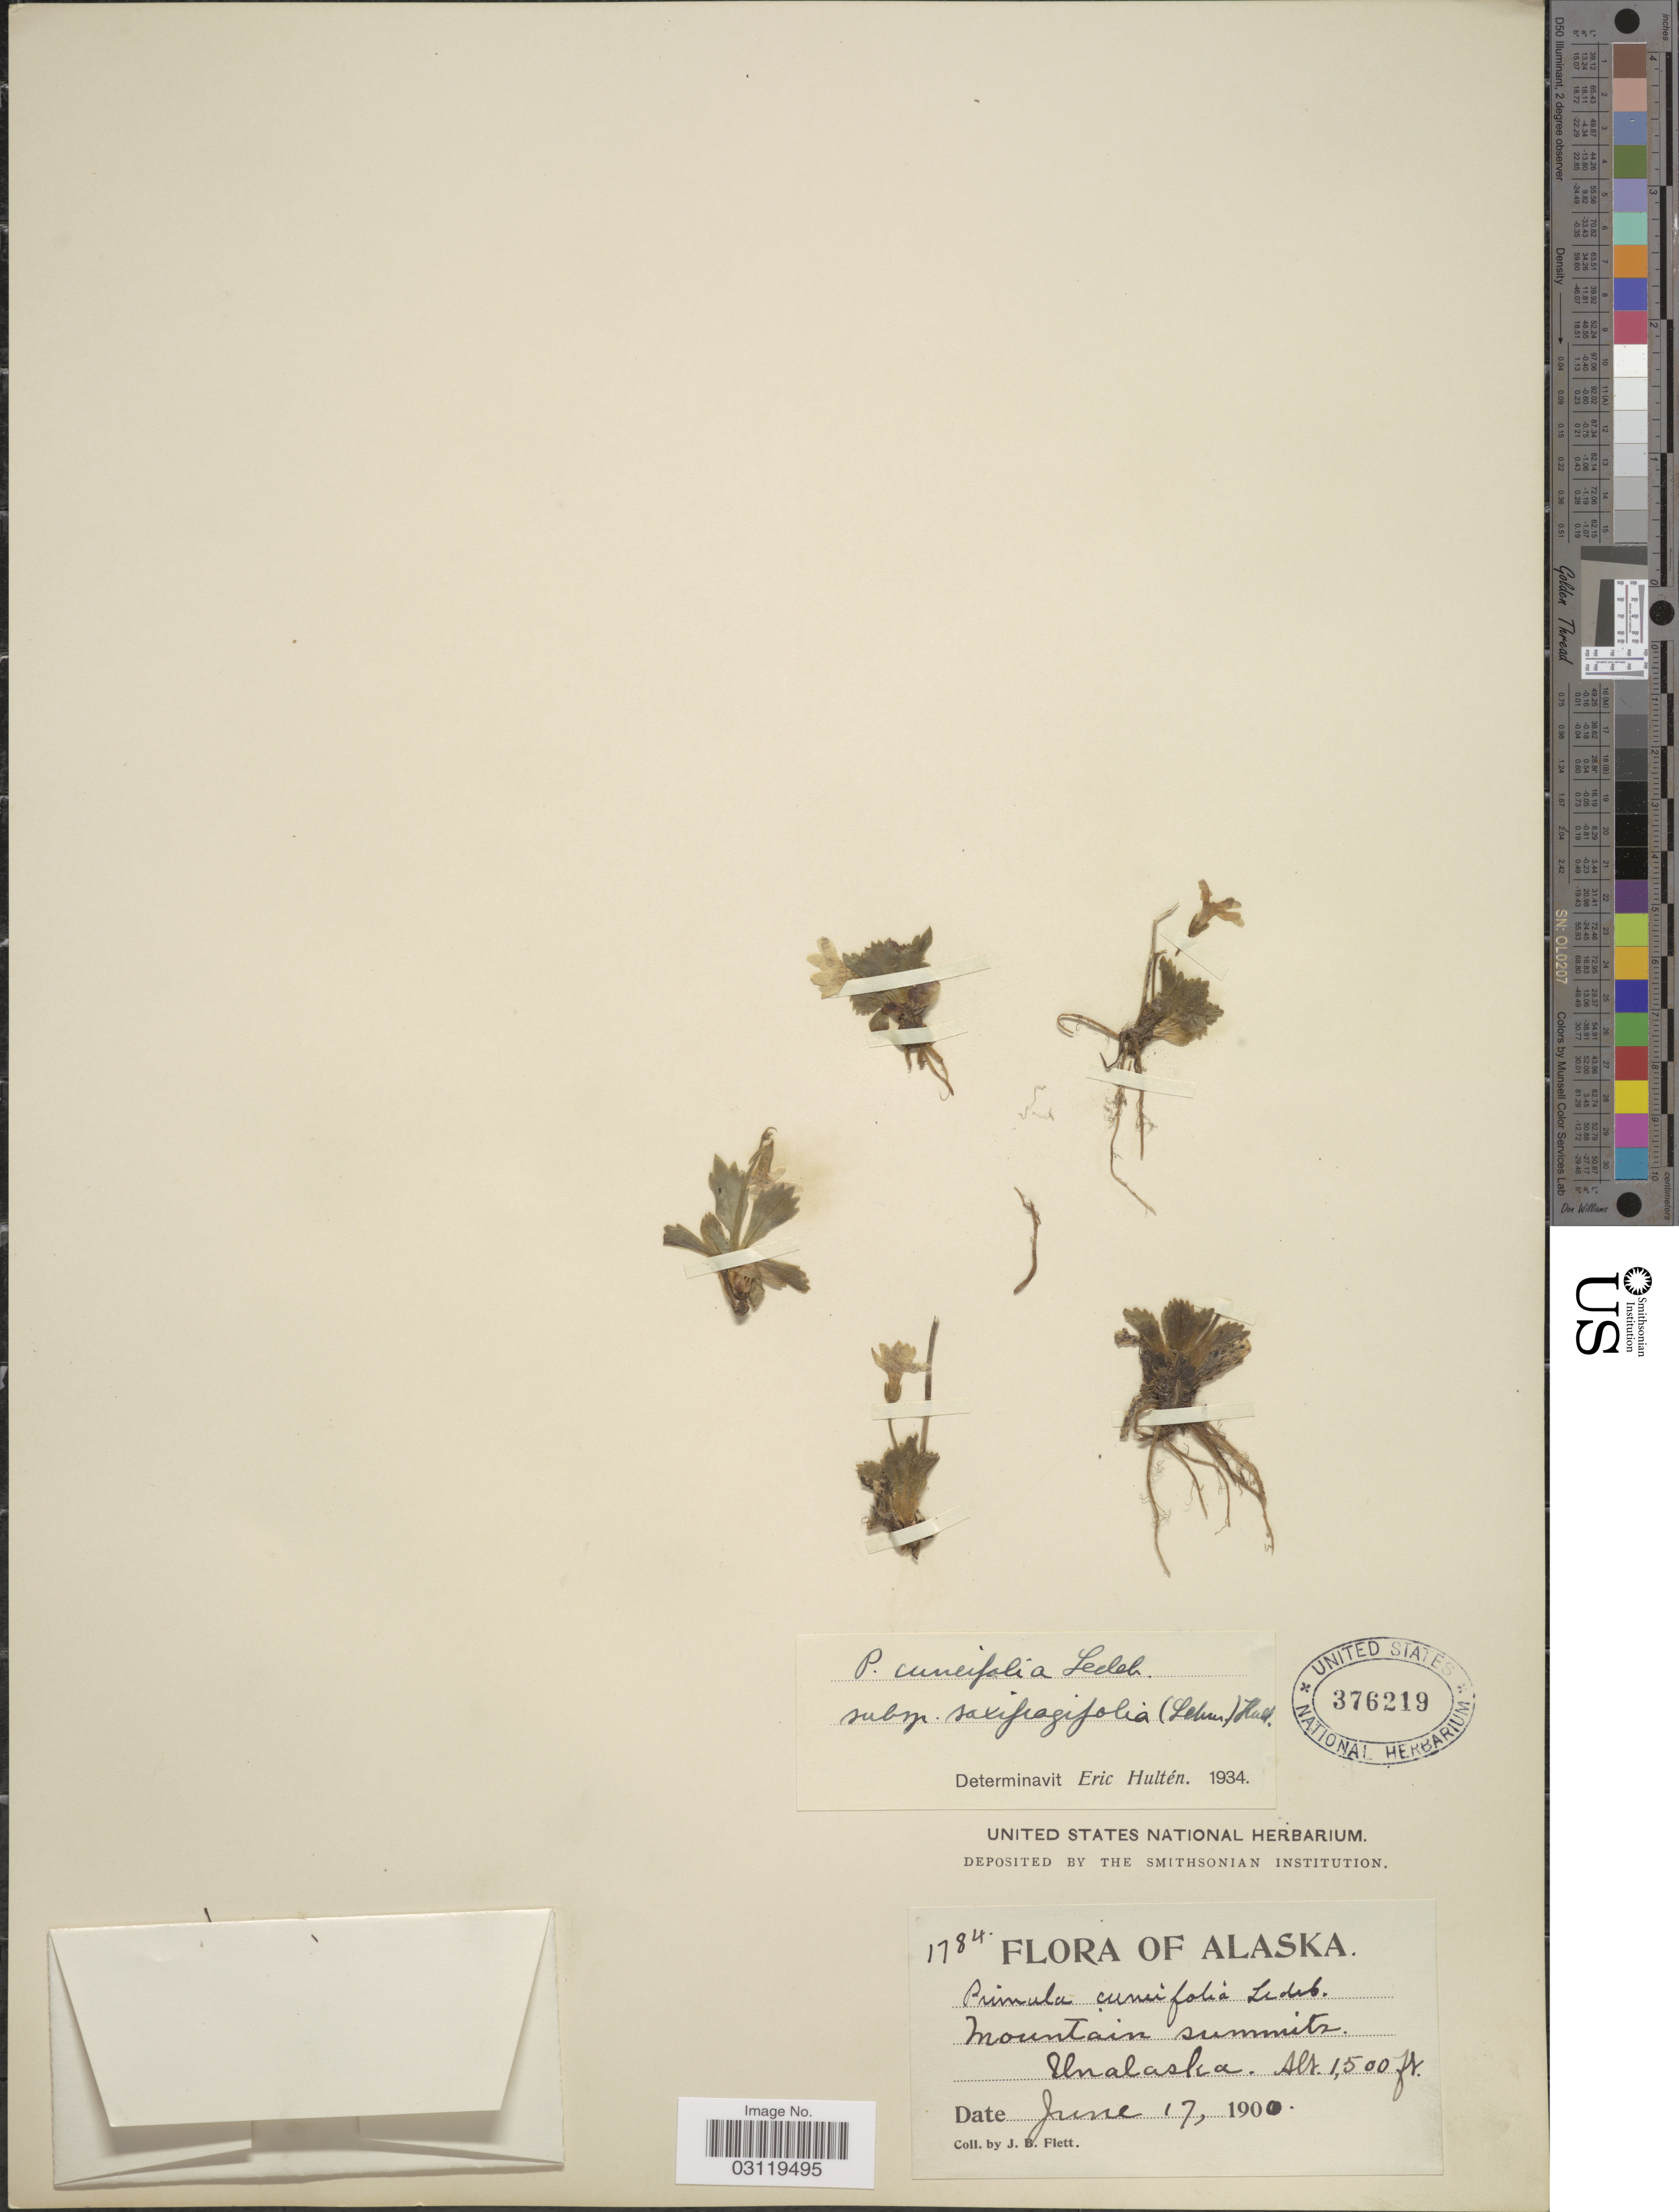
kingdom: Plantae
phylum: Tracheophyta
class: Magnoliopsida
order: Ericales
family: Primulaceae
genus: Primula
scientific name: Primula cuneifolia subsp. saxifragifolia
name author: (Lehm.) W.W. Sm. & Forrest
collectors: J. Flett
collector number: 1784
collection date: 1900-06-17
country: United States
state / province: Alaska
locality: Mountain summits. Unalaska.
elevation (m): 457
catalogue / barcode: US 376219